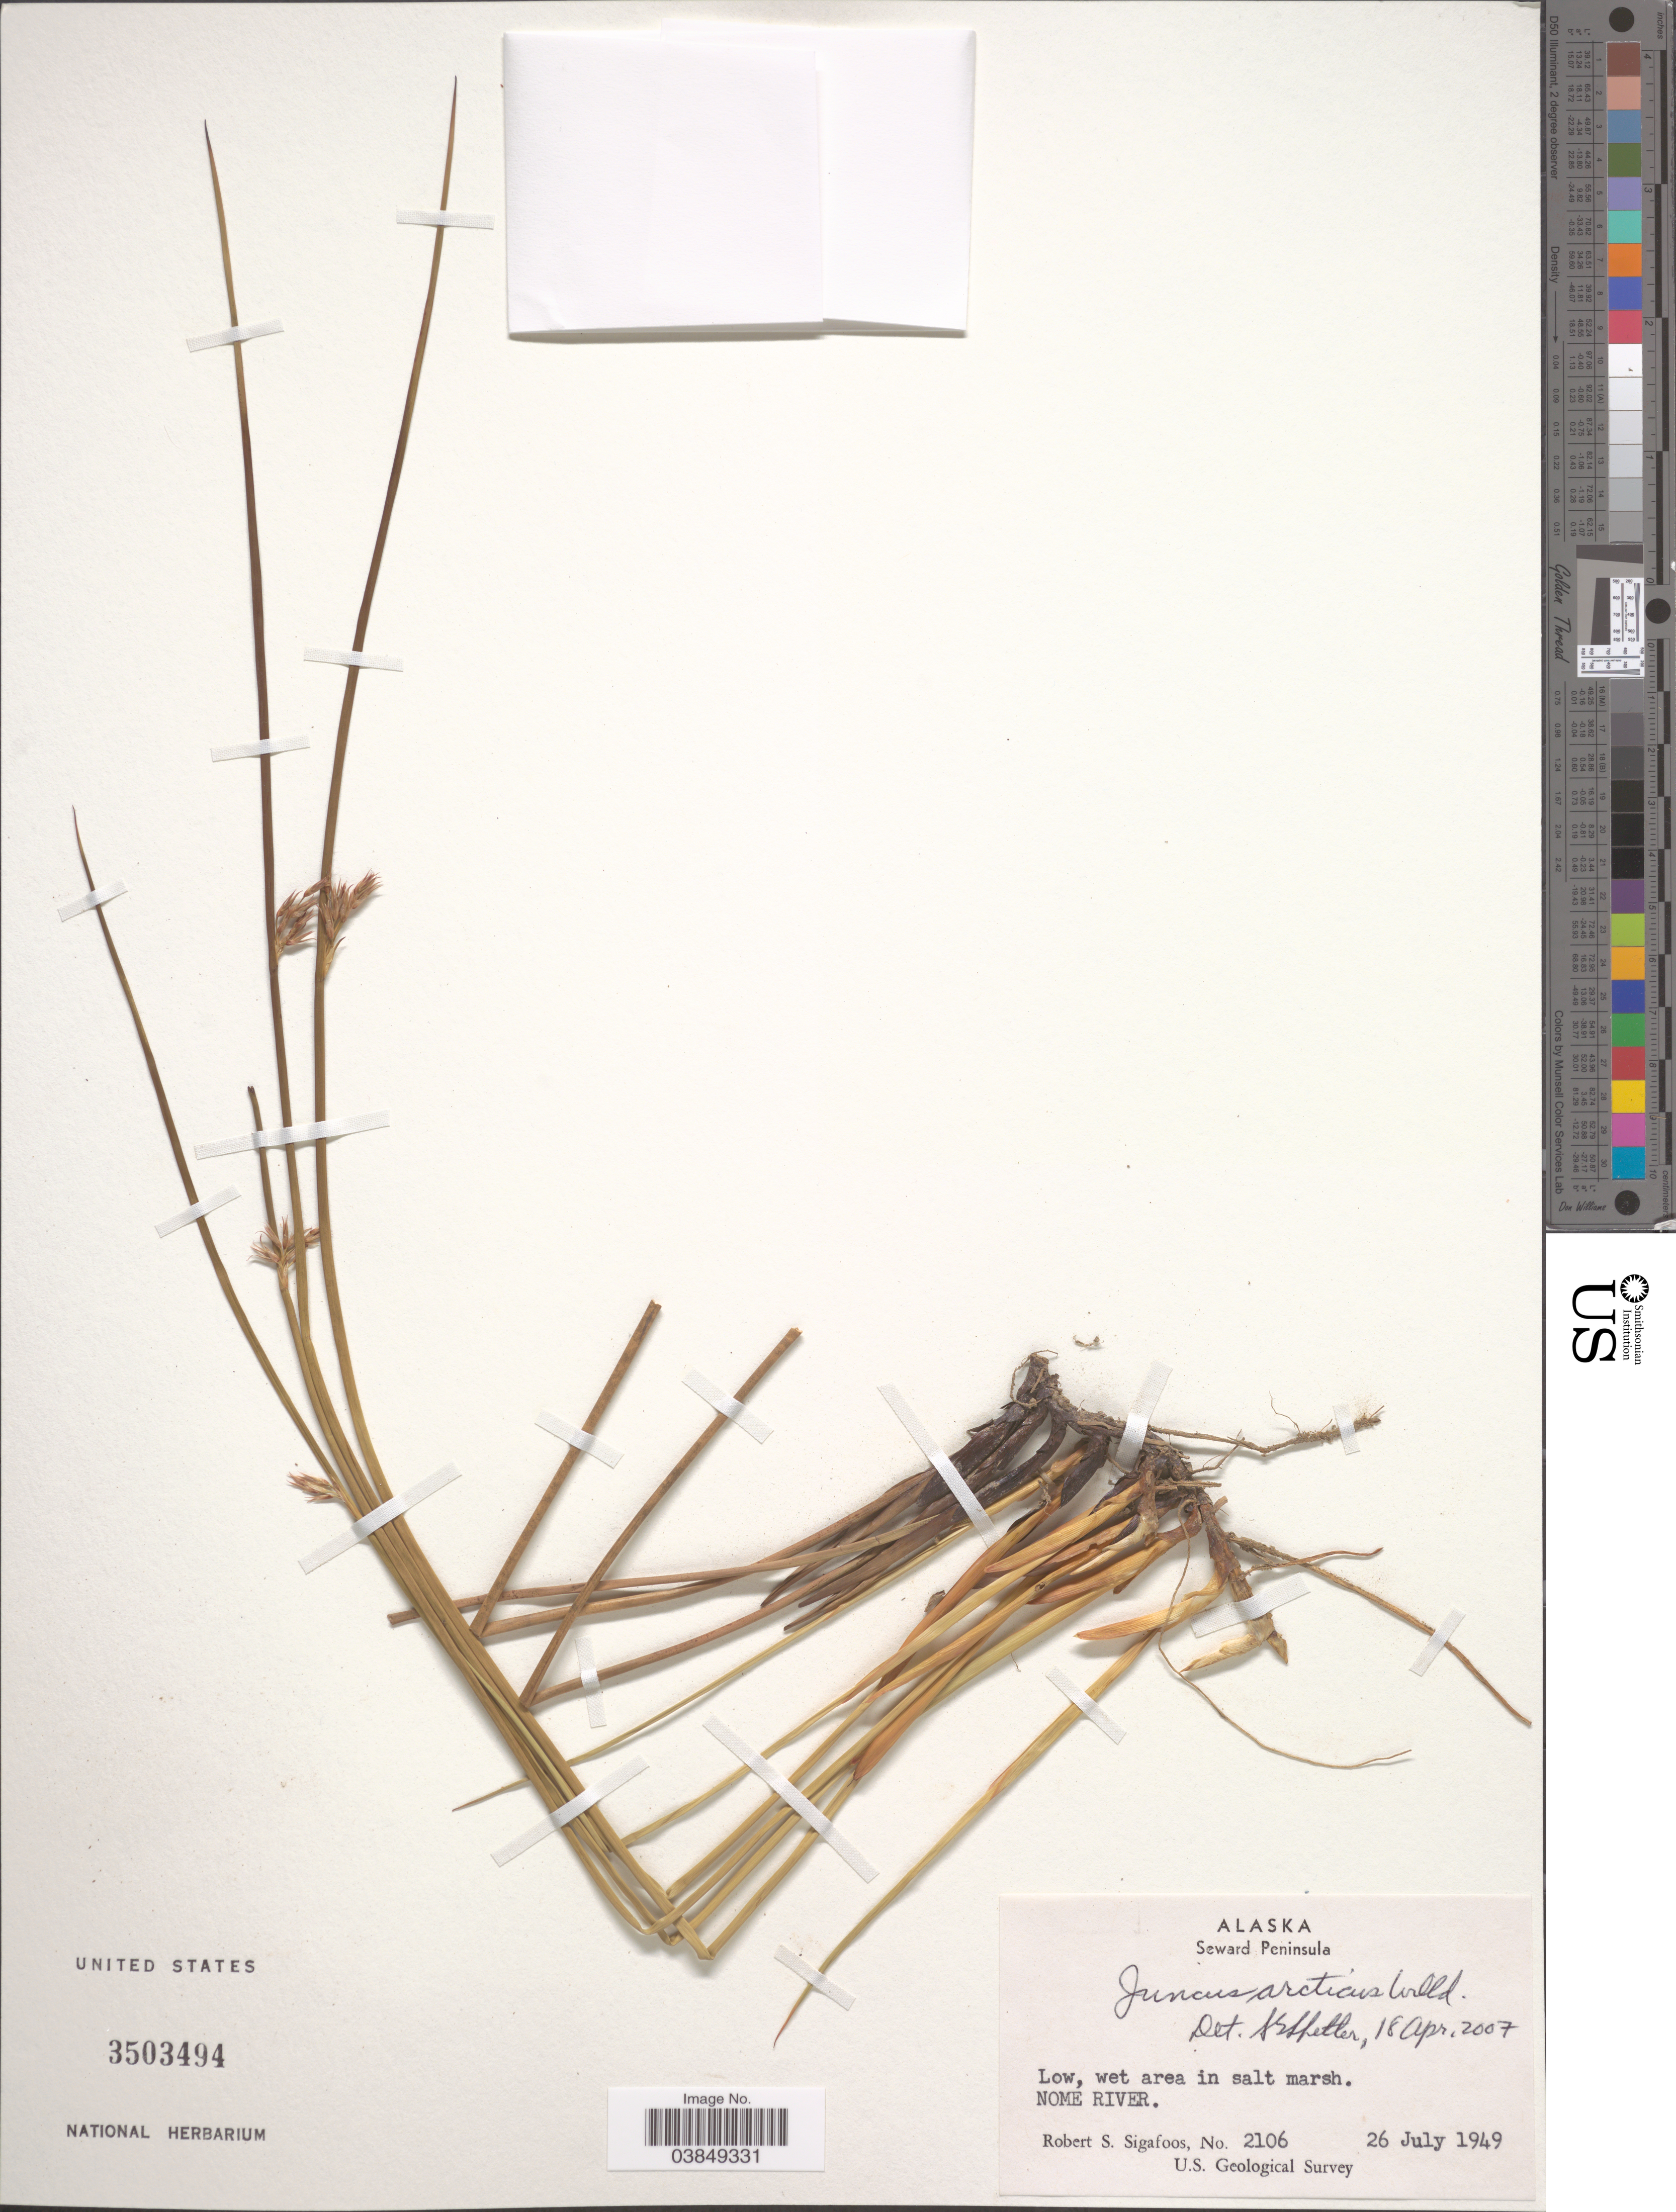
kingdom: Plantae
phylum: Tracheophyta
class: Liliopsida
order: Poales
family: Juncaceae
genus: Juncus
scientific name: Juncus arcticus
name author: Willd.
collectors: R. Sigafoos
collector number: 2106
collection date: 1949-07-26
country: United States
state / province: Alaska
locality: Seward Peninsula. Nome River.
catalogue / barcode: US 3503494